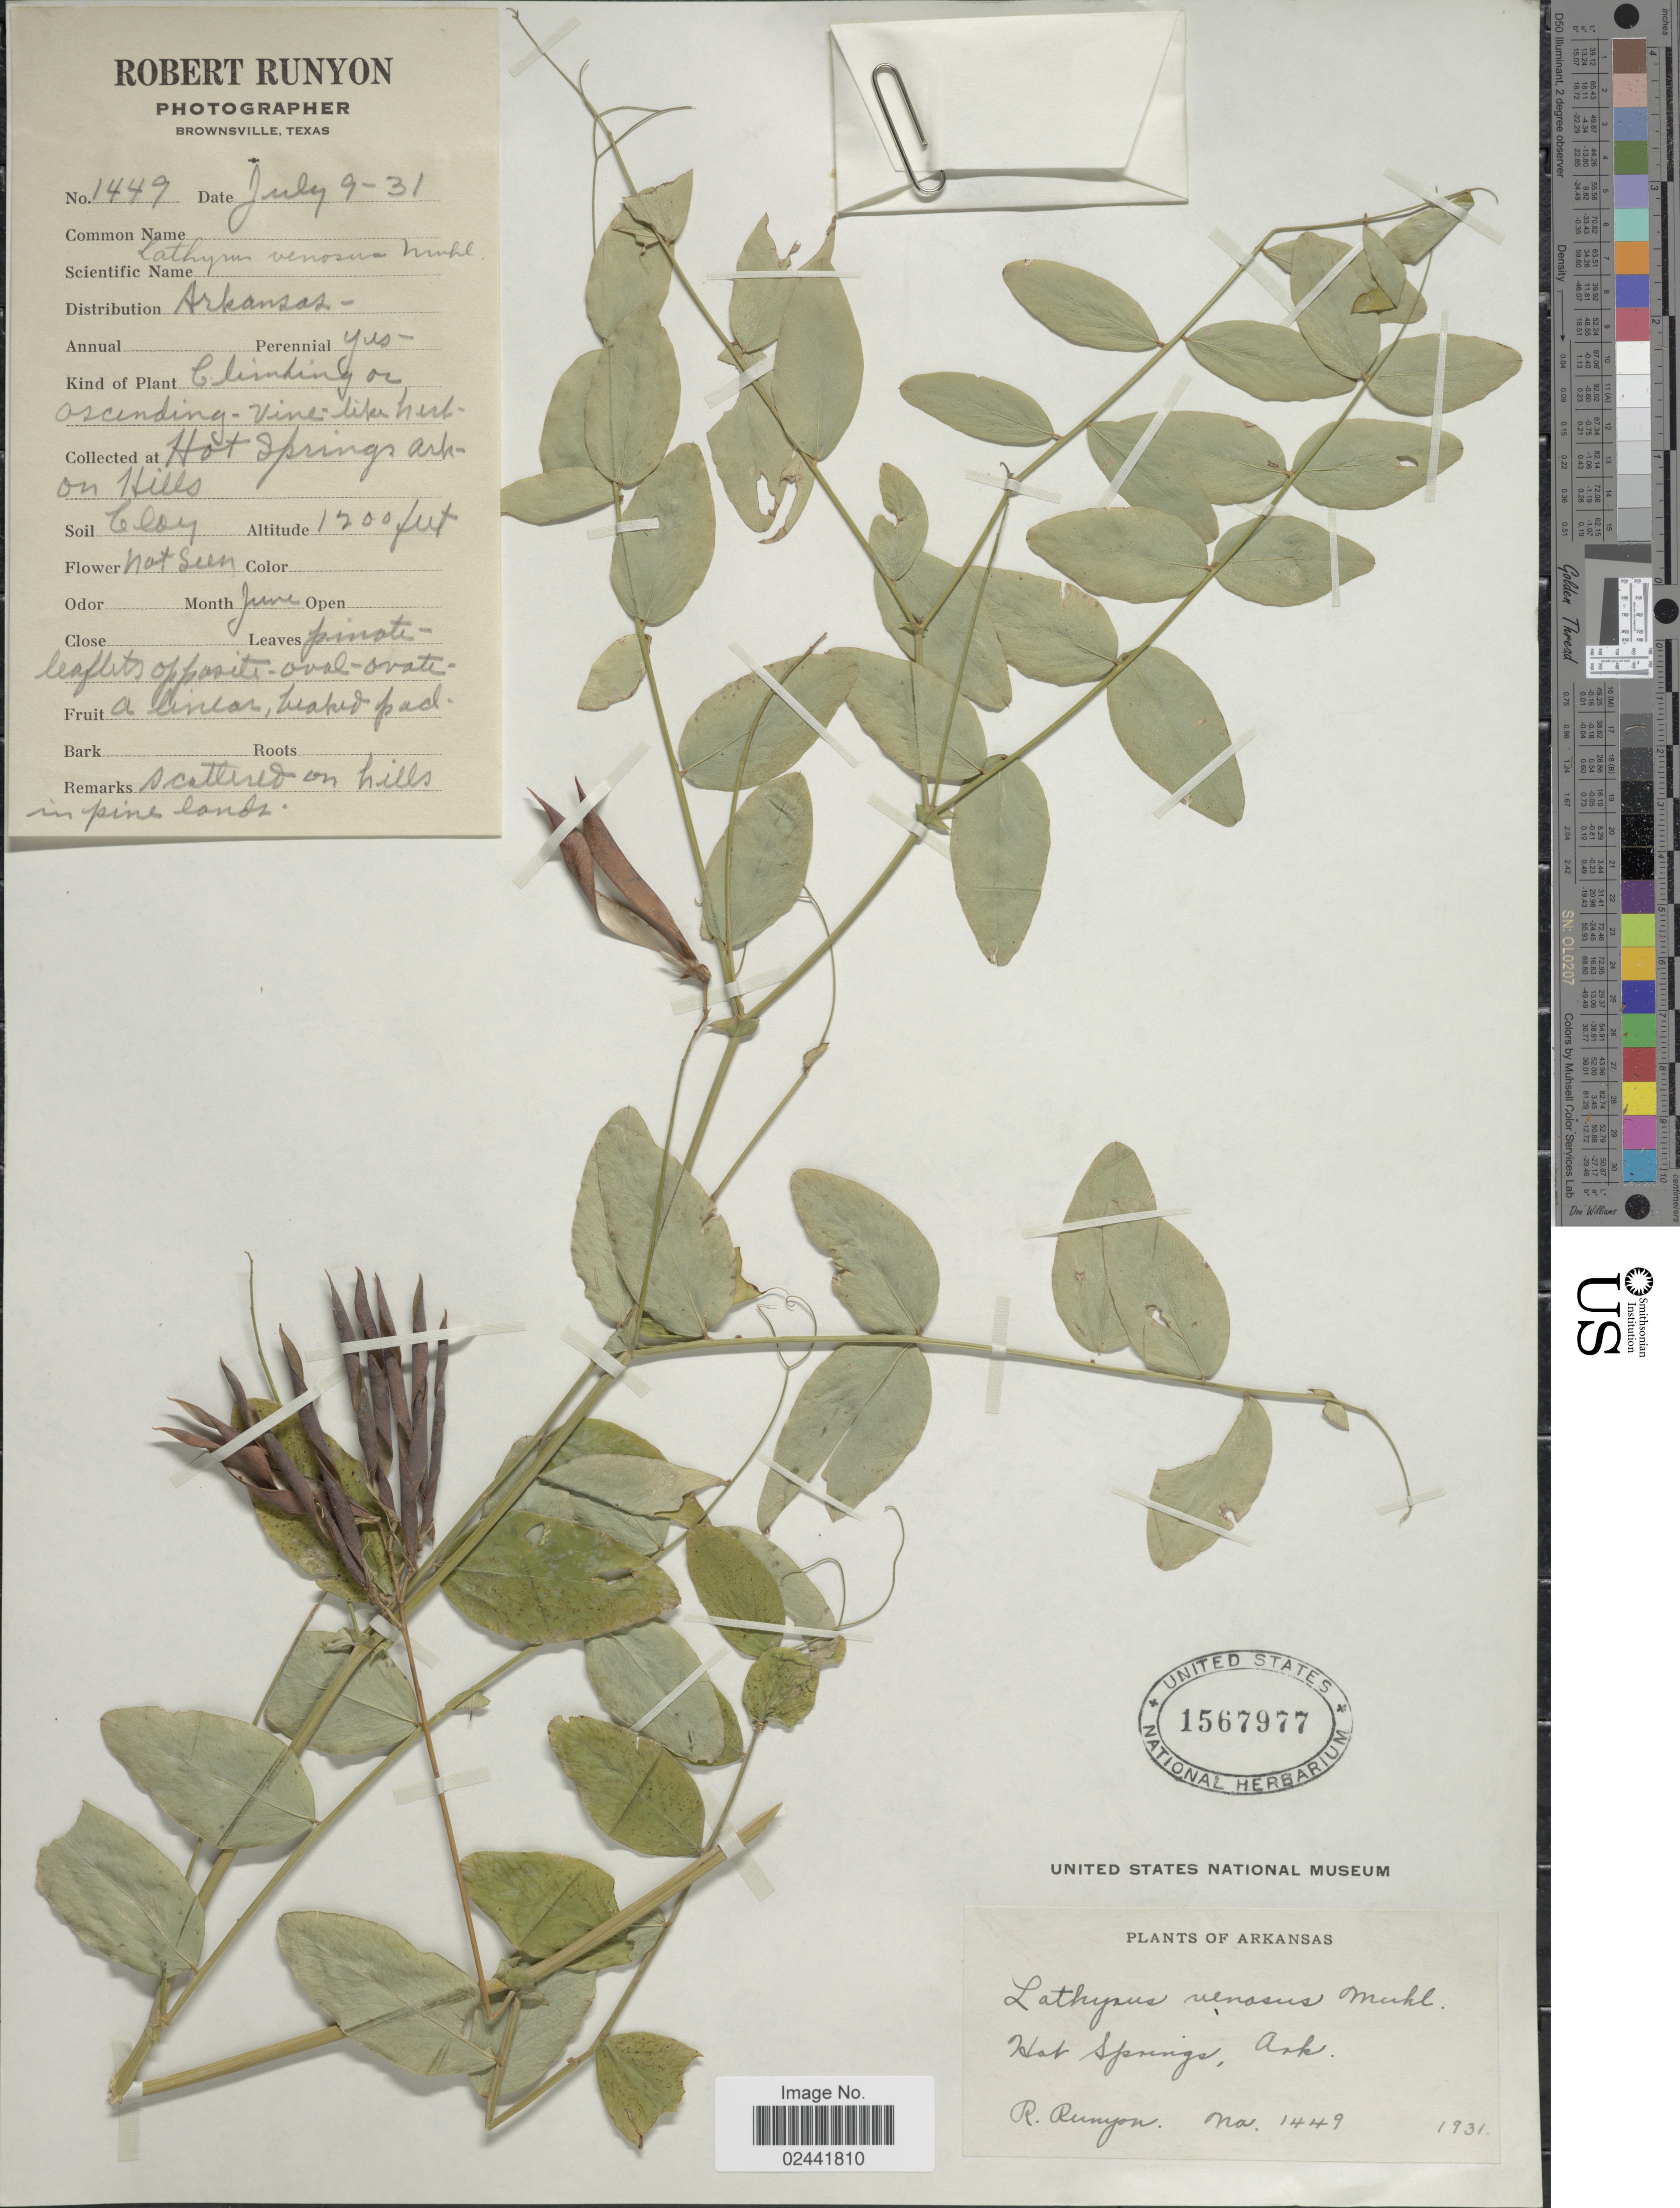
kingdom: Plantae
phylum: Tracheophyta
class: Magnoliopsida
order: Fabales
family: Fabaceae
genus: Lathyrus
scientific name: Lathyrus venosus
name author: Muhl. ex Willd.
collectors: R. Runyon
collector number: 1449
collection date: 1931-07-09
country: United States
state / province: Arkansas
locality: Hot Springs Ark on Hills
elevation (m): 366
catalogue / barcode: US 1567977